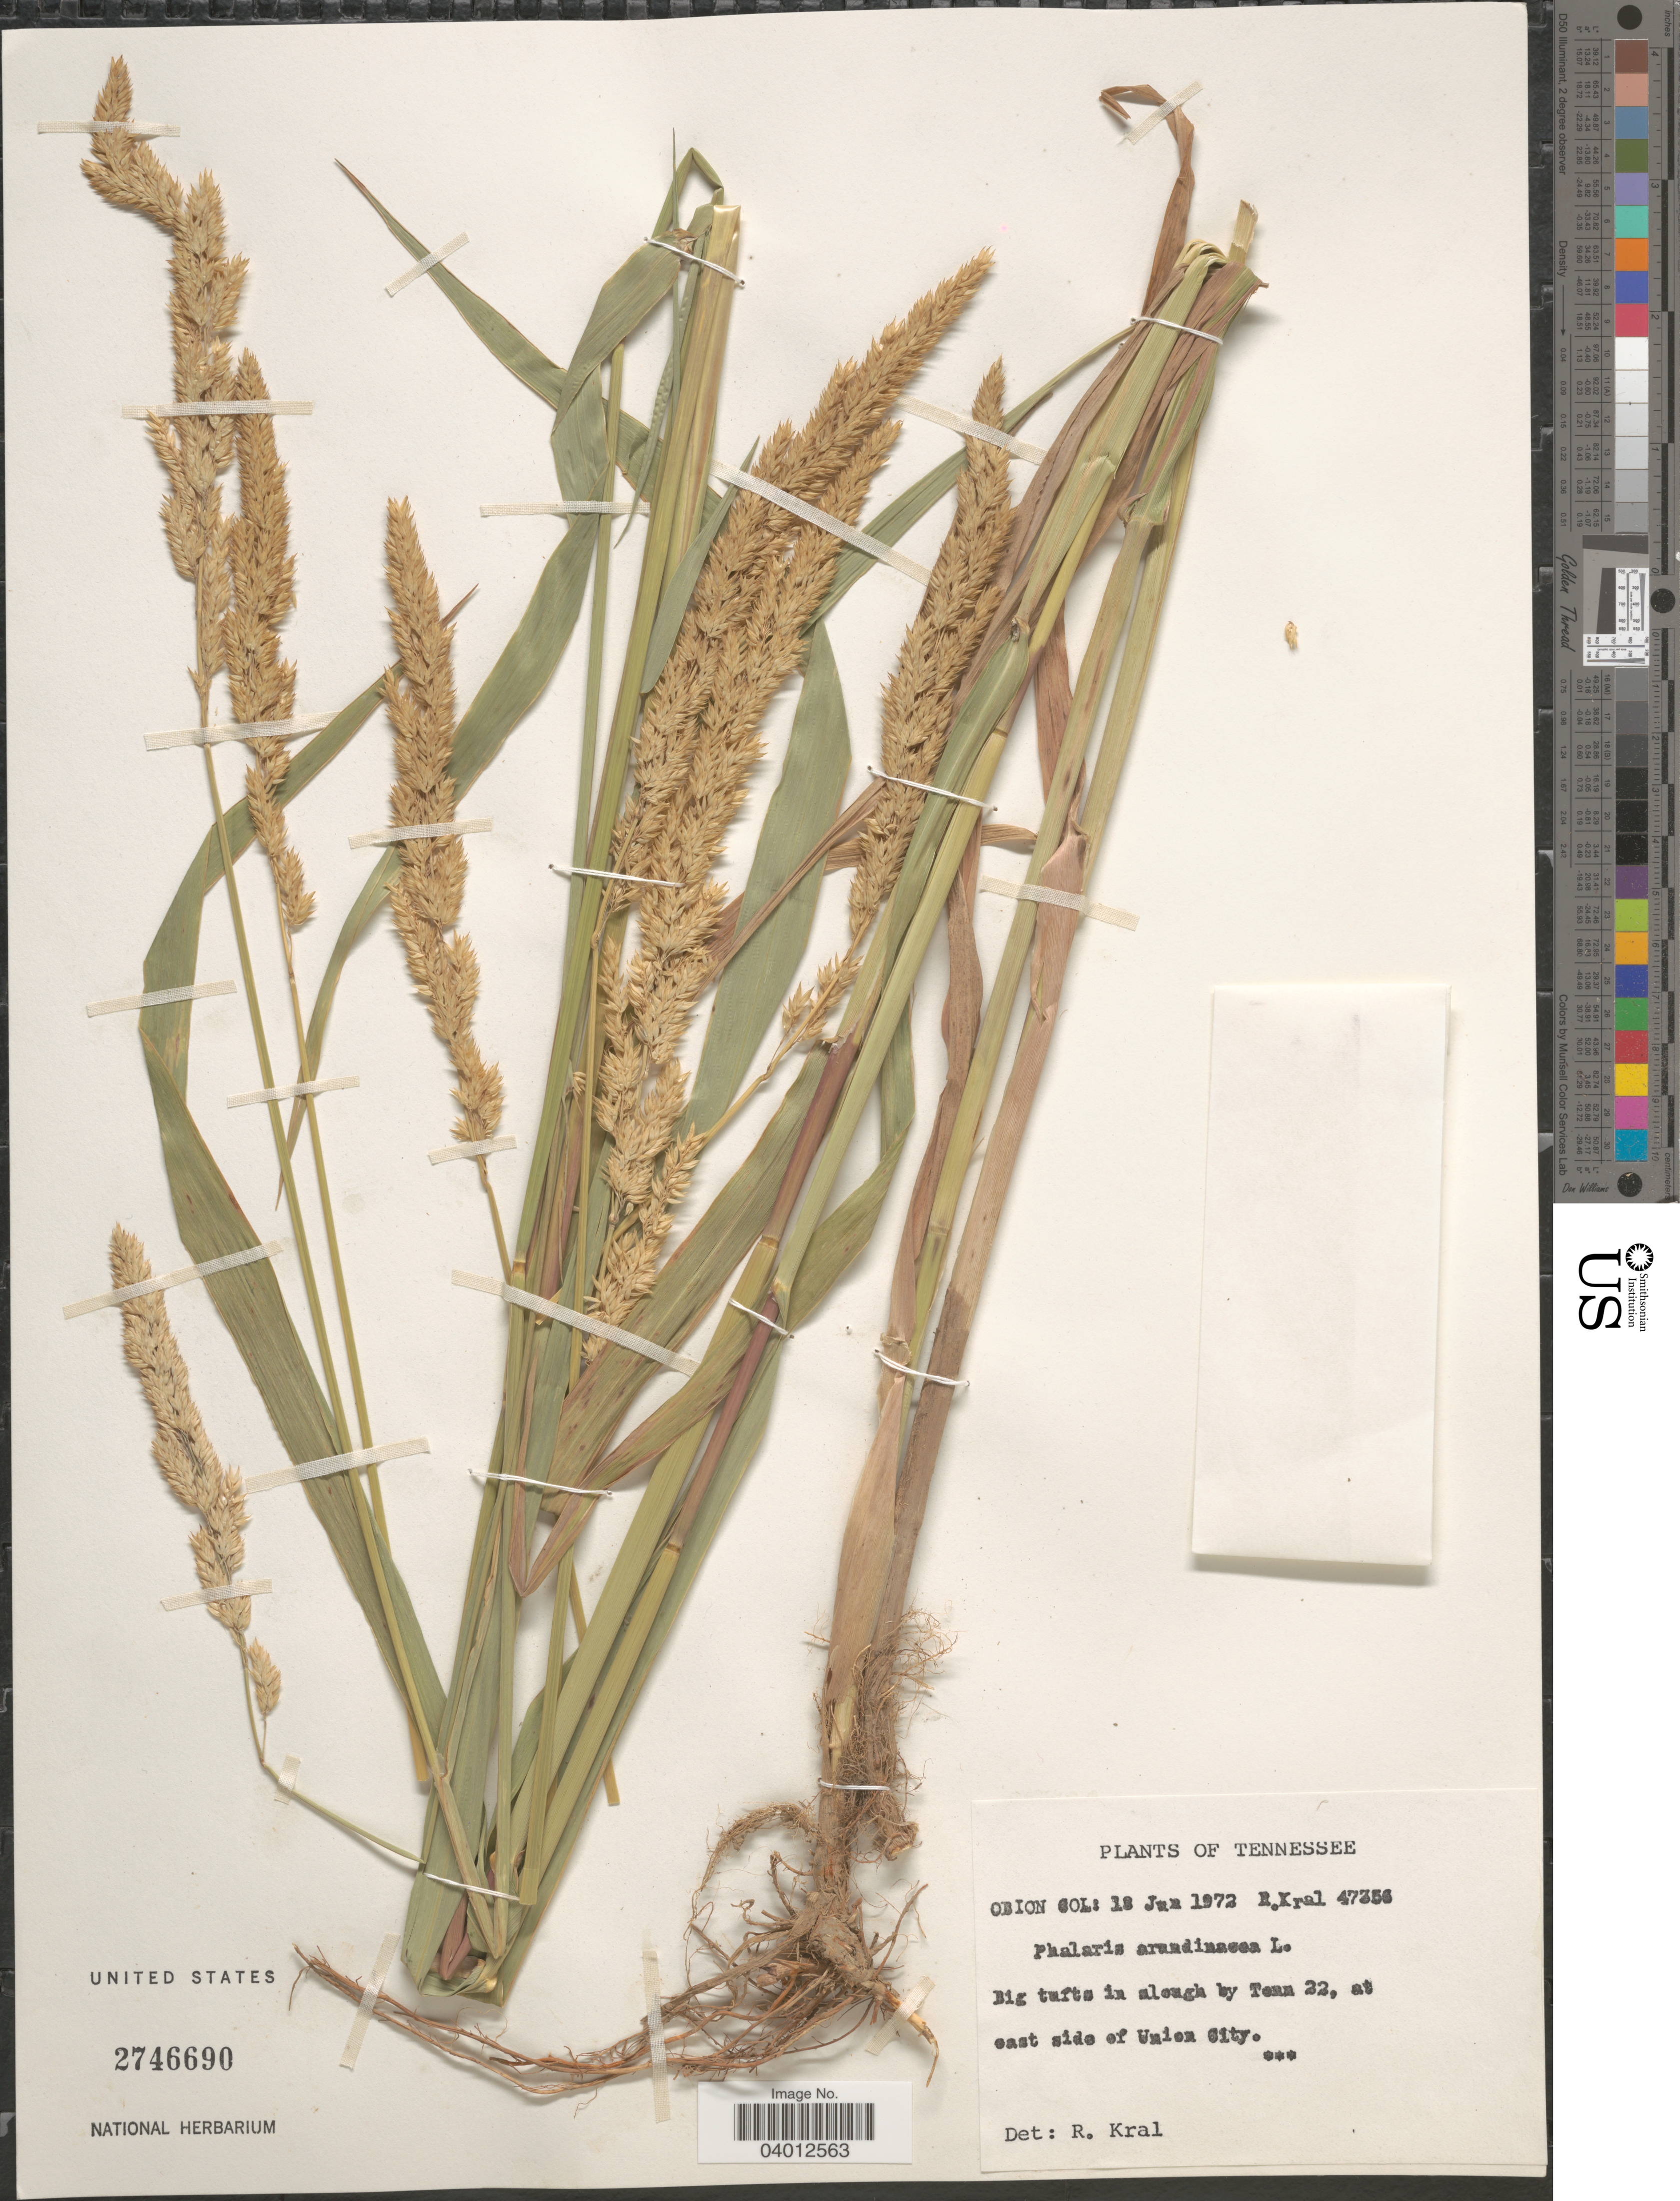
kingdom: Plantae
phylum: Tracheophyta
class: Liliopsida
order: Poales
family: Poaceae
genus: Phalaris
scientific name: Phalaris arundinacea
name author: L.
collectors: R. Kral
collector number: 47356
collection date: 1972-06-18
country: United States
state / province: Tennessee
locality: Obion Col. Big tufts in slough by Tenn 22, at east side of Union City.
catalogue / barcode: US 2746690